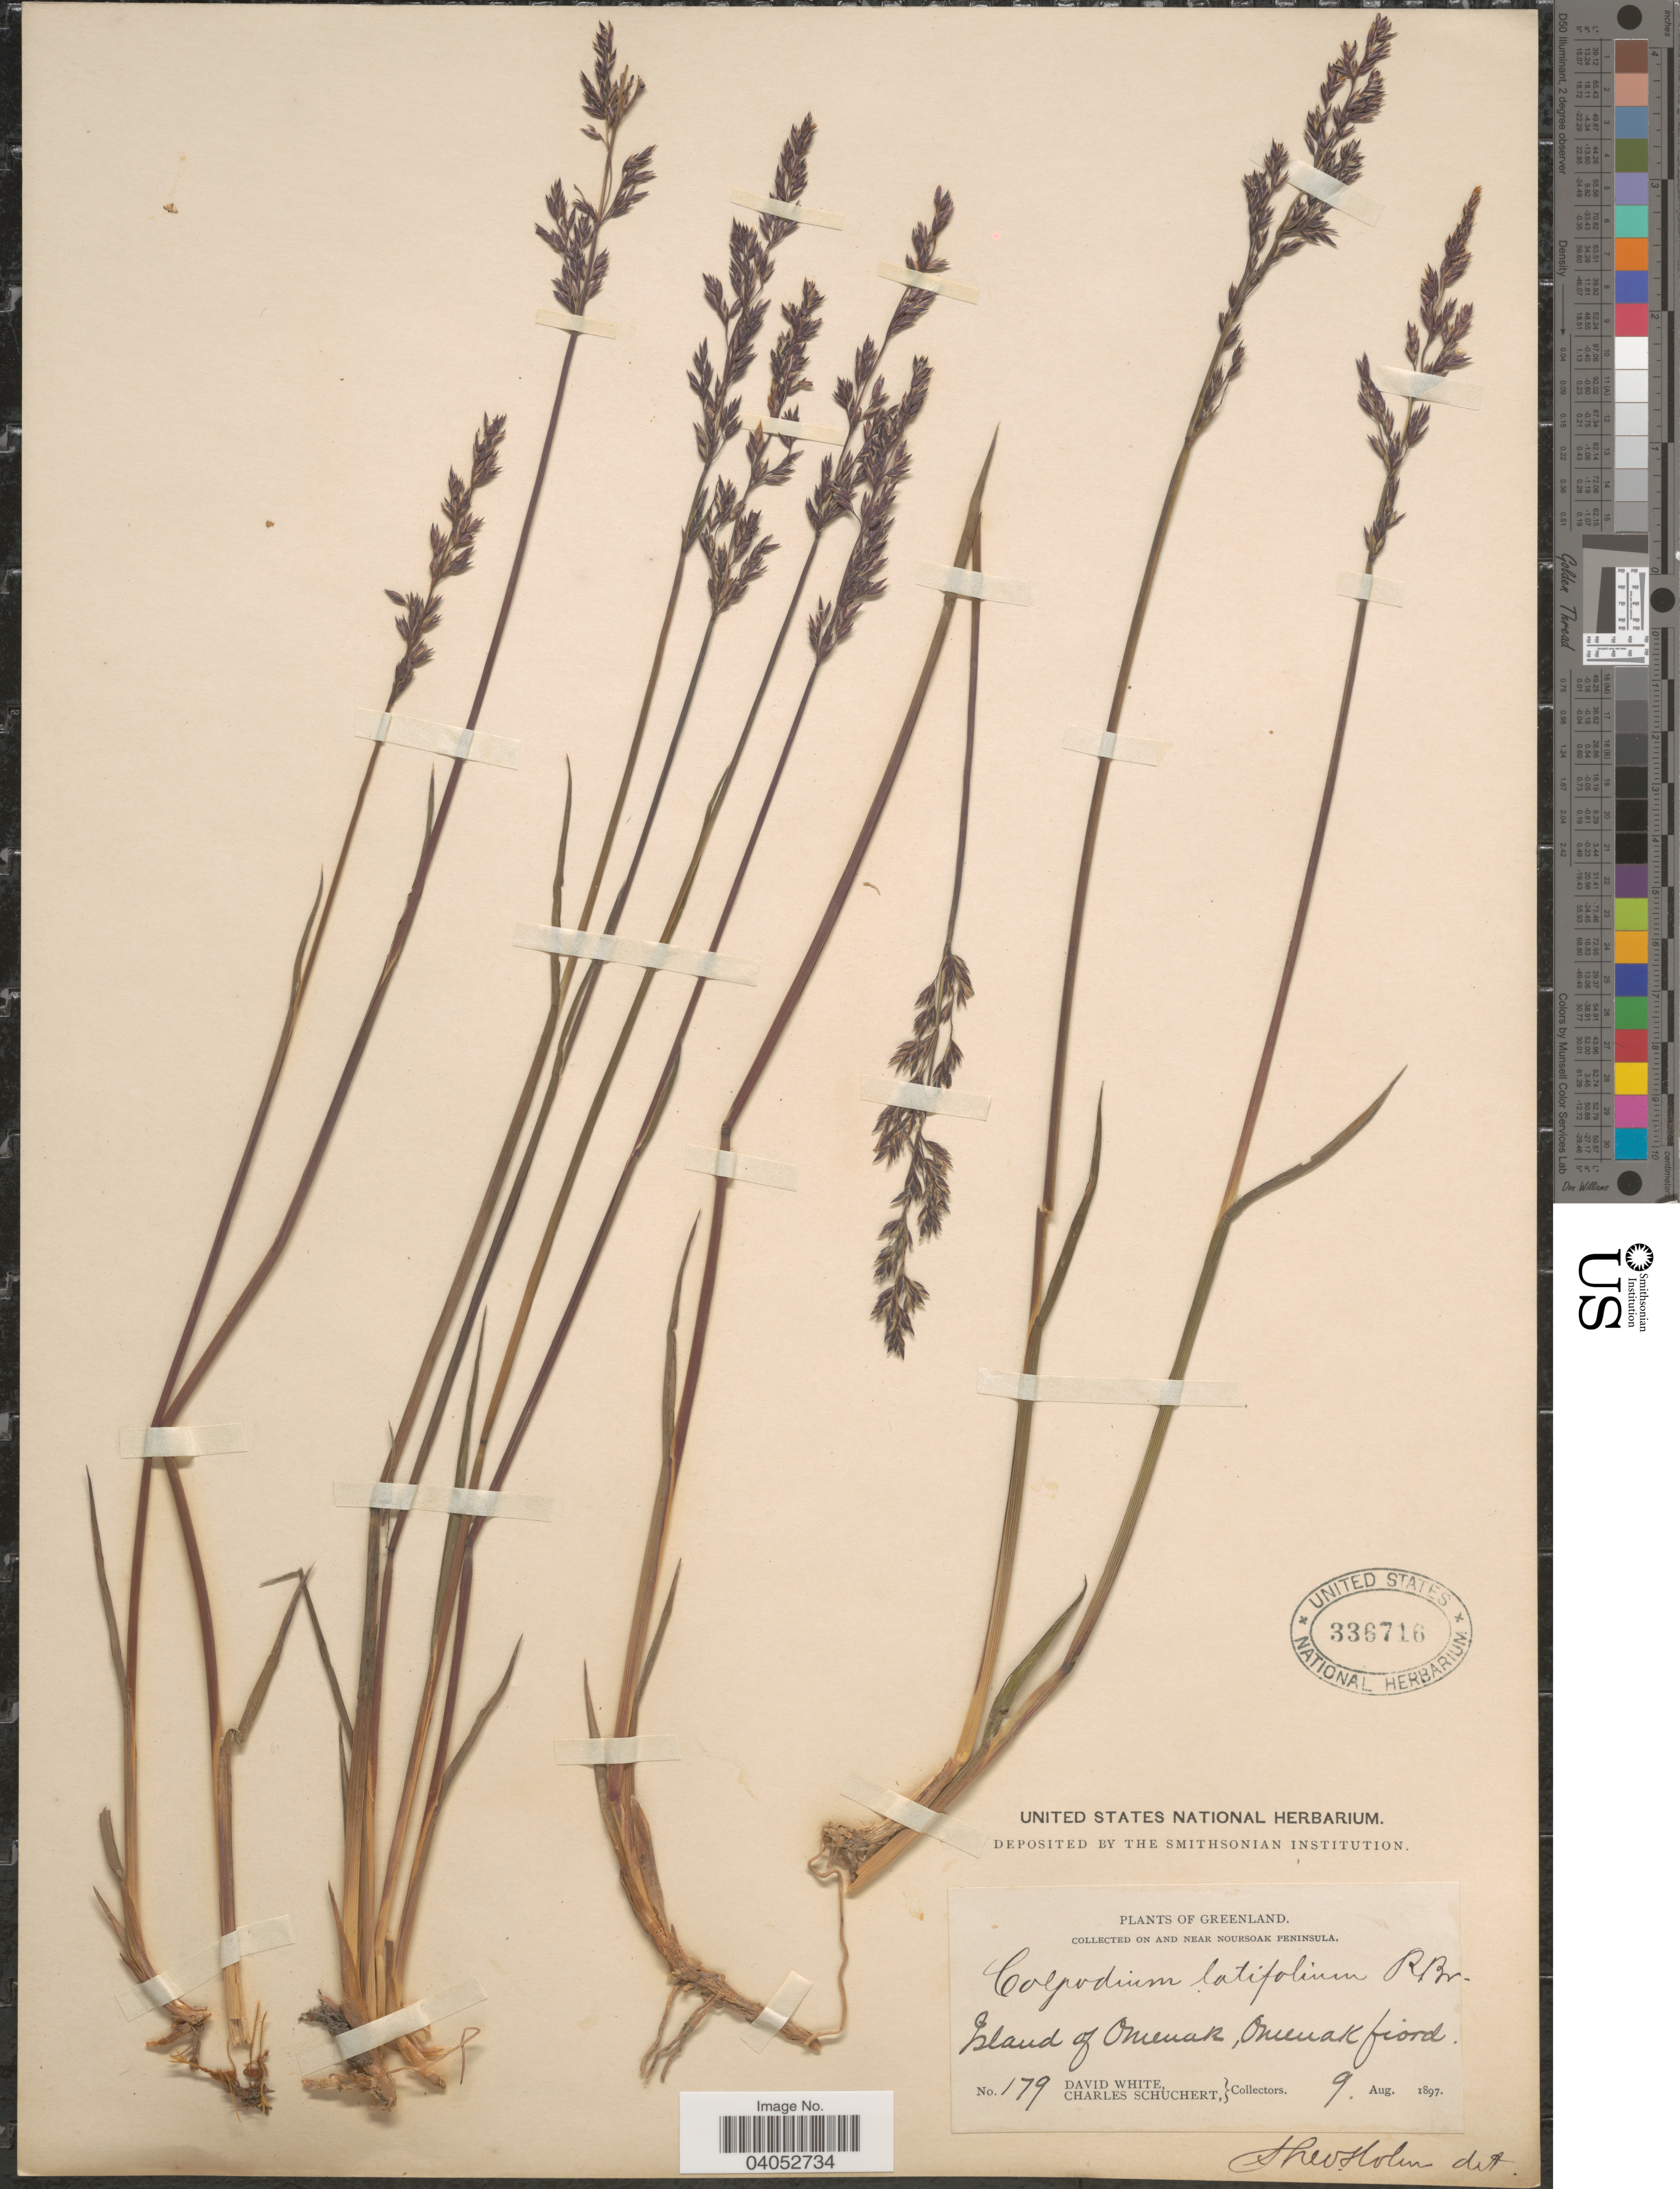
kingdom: Plantae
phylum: Tracheophyta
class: Liliopsida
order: Poales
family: Poaceae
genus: Arctagrostis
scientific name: Arctagrostis latifolia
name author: (R. Br.) Griseb.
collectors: D. White & C. Schuchert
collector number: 179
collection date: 1897-08-09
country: Greenland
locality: On and near Noursoak Peninsula. Island of Omenak, Omenak fiord.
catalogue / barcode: US 336716